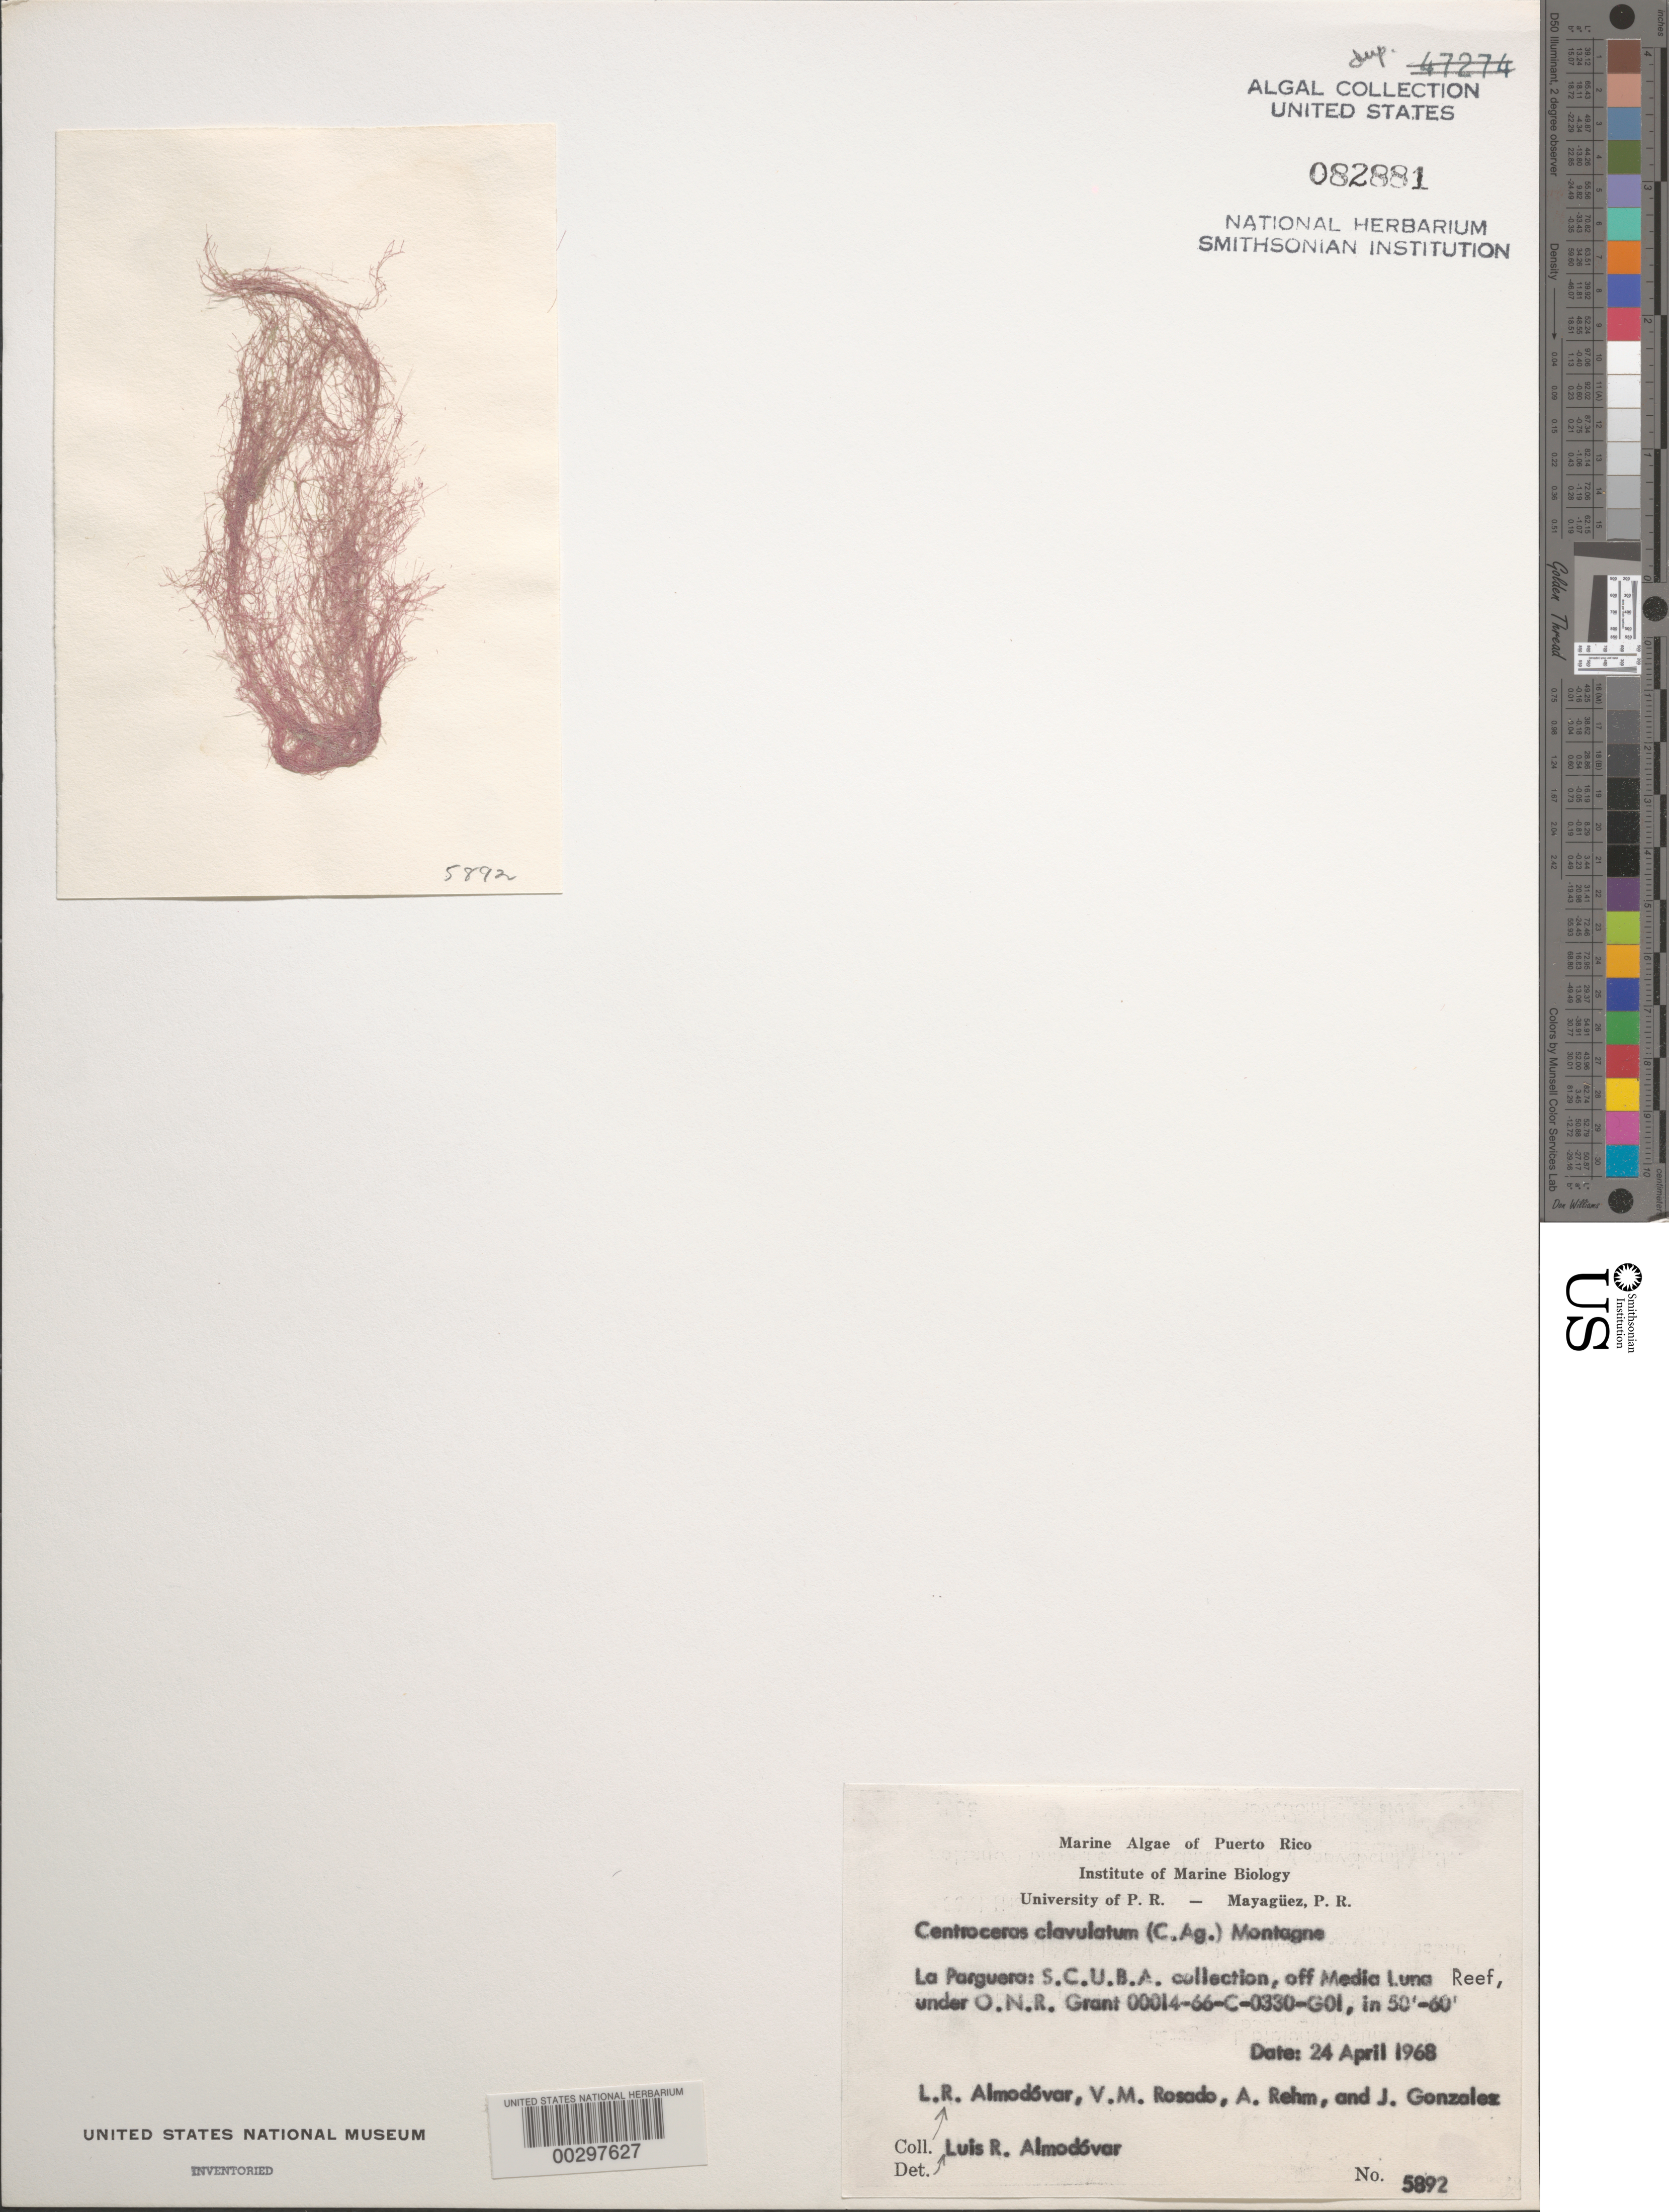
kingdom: Plantae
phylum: Rhodophyta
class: Florideophyceae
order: Ceramiales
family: Ceramiaceae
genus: Centroceras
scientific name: Centroceras clavulatum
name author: (C. Agardh) Mont.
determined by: Almodovar, L. R.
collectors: L. Almodovar, V. Rosado, A. Rehm & J. Gonzalez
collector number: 5892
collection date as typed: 24 Apr 1968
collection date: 1968-04-24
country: Puerto Rico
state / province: Lajas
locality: La Parguera, off Media Luna Reef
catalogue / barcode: US 82881